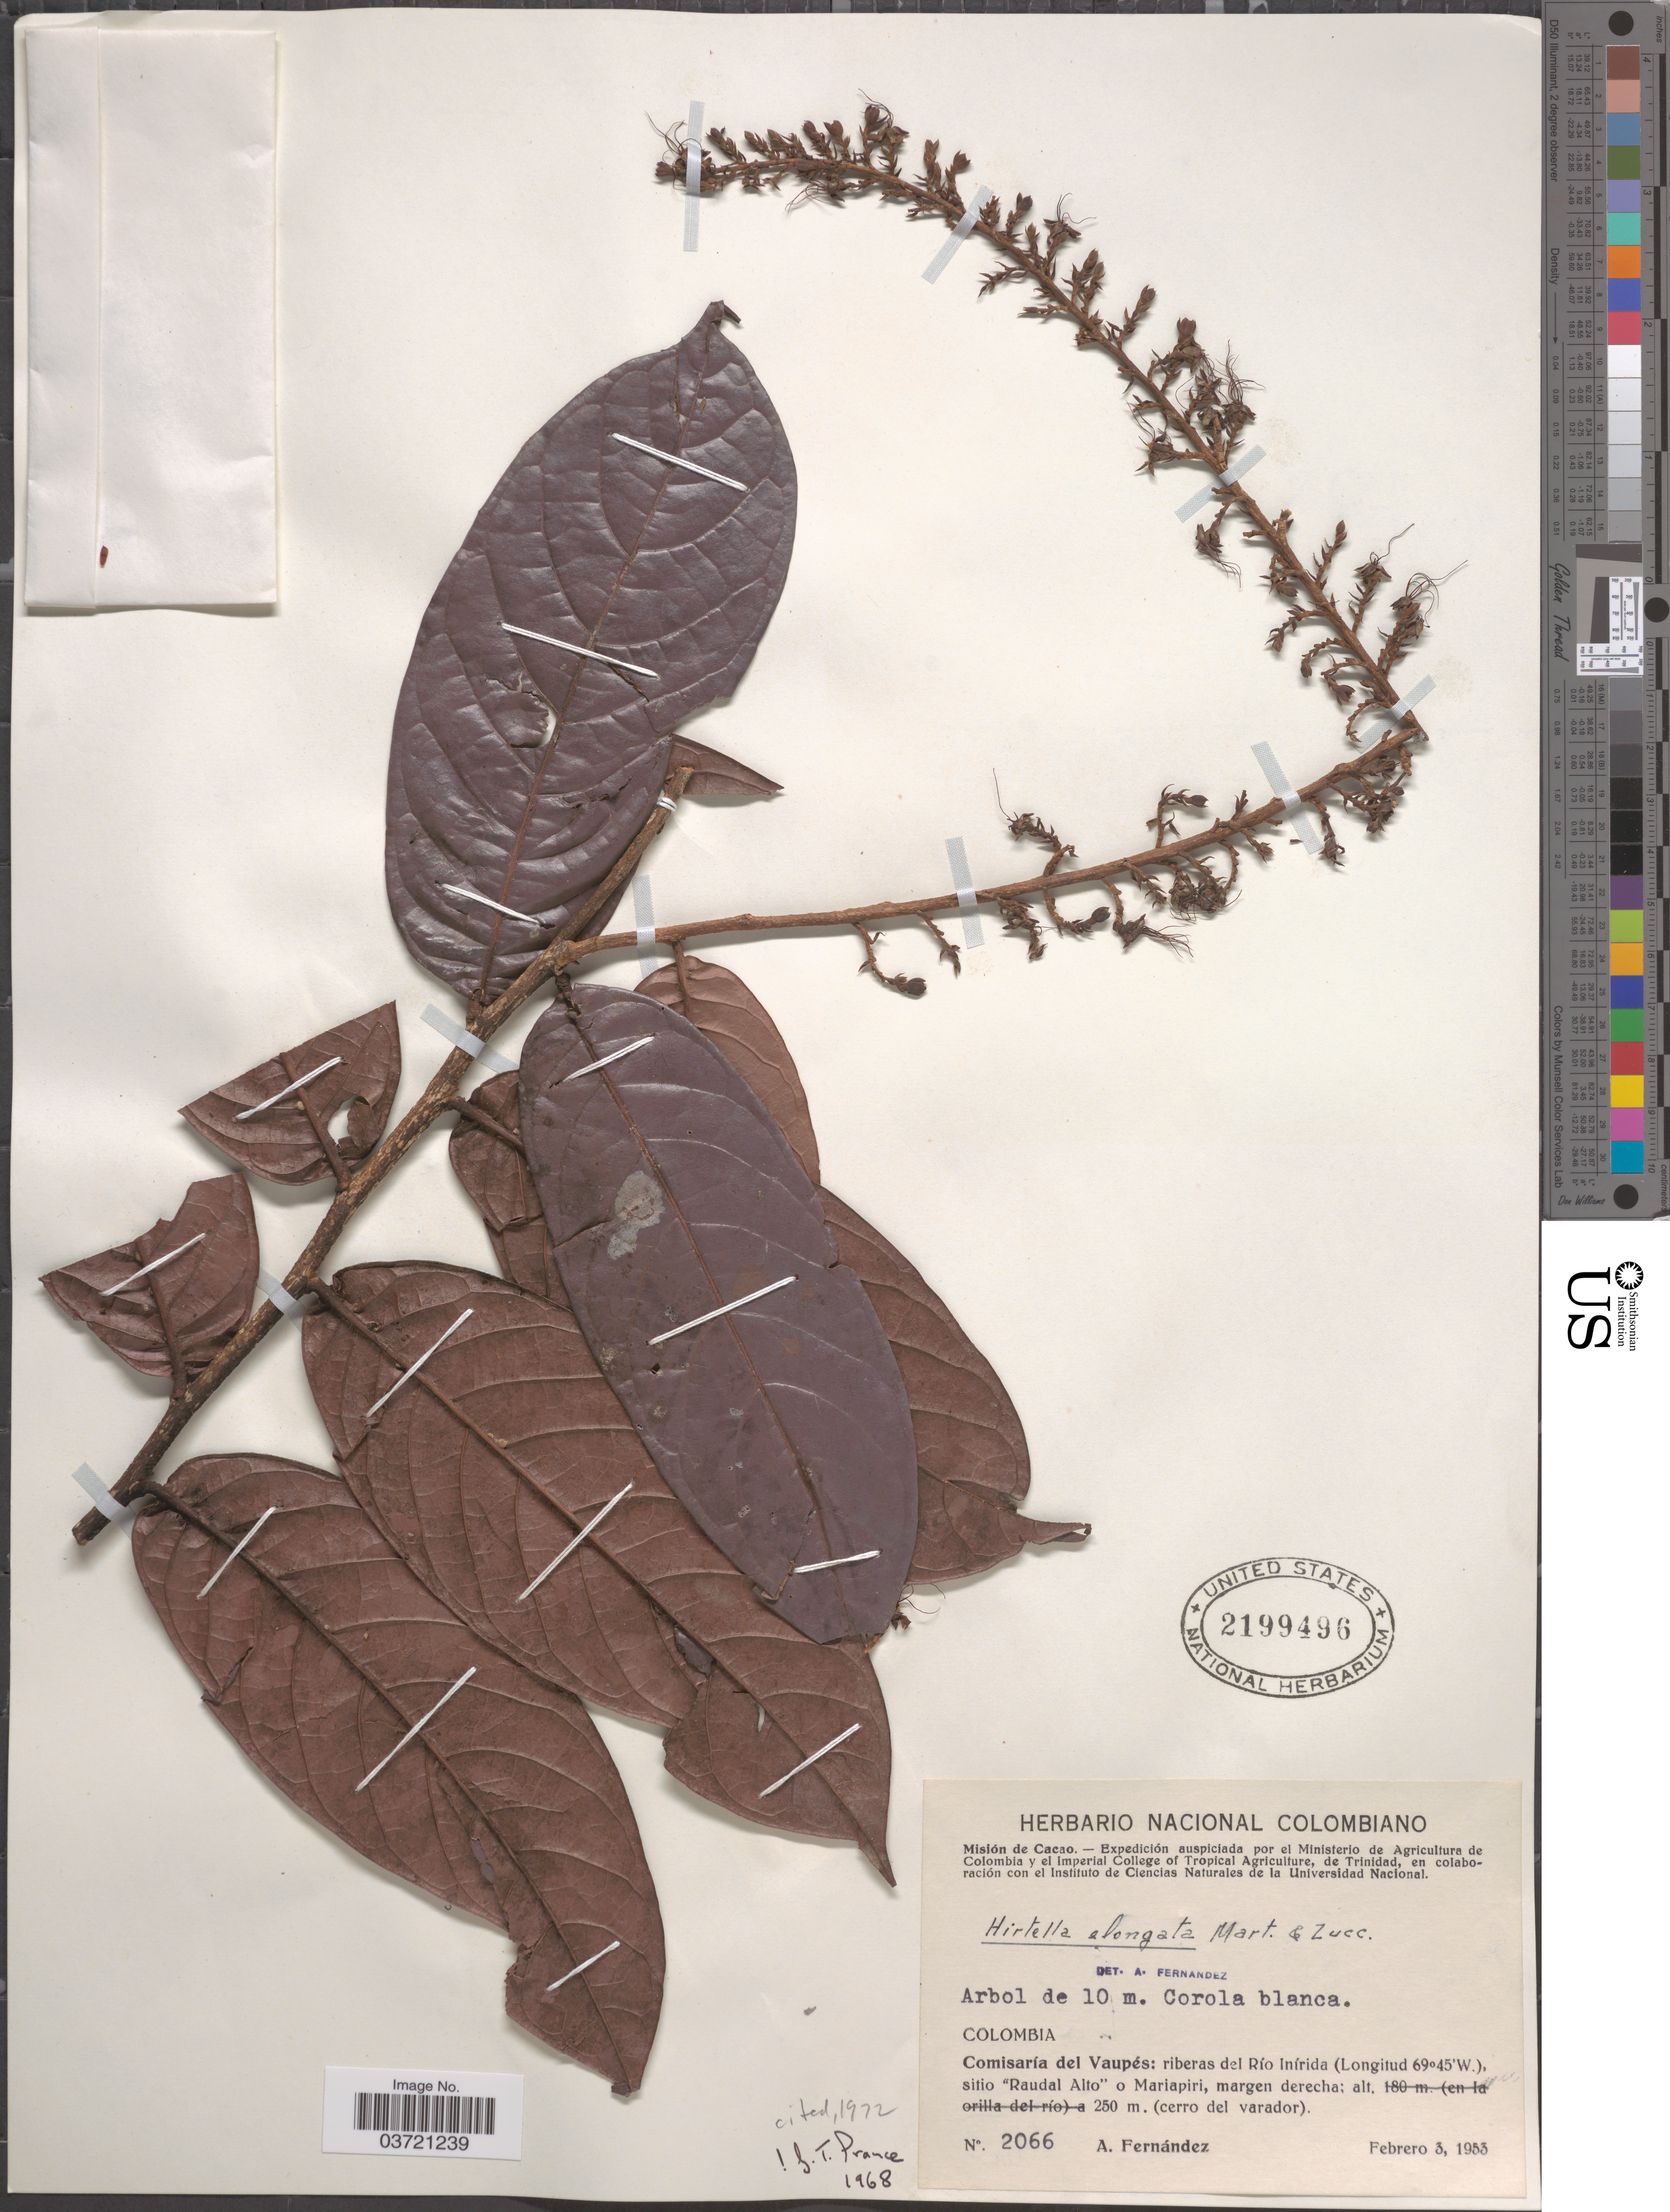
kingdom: Plantae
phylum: Tracheophyta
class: Magnoliopsida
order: Malpighiales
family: Chrysobalanaceae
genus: Hirtella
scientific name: Hirtella elongata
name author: Mart. & Zucc.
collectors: A. Fernandez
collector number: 2066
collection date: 1953-02-03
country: Colombia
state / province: Vaupés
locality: Comisaría del Vaupés: riberas del Río Inírida, sitio "Raudal Alto"o Mariapiri, margen derecha. (cerro del varador).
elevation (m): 250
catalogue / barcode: US 2199496